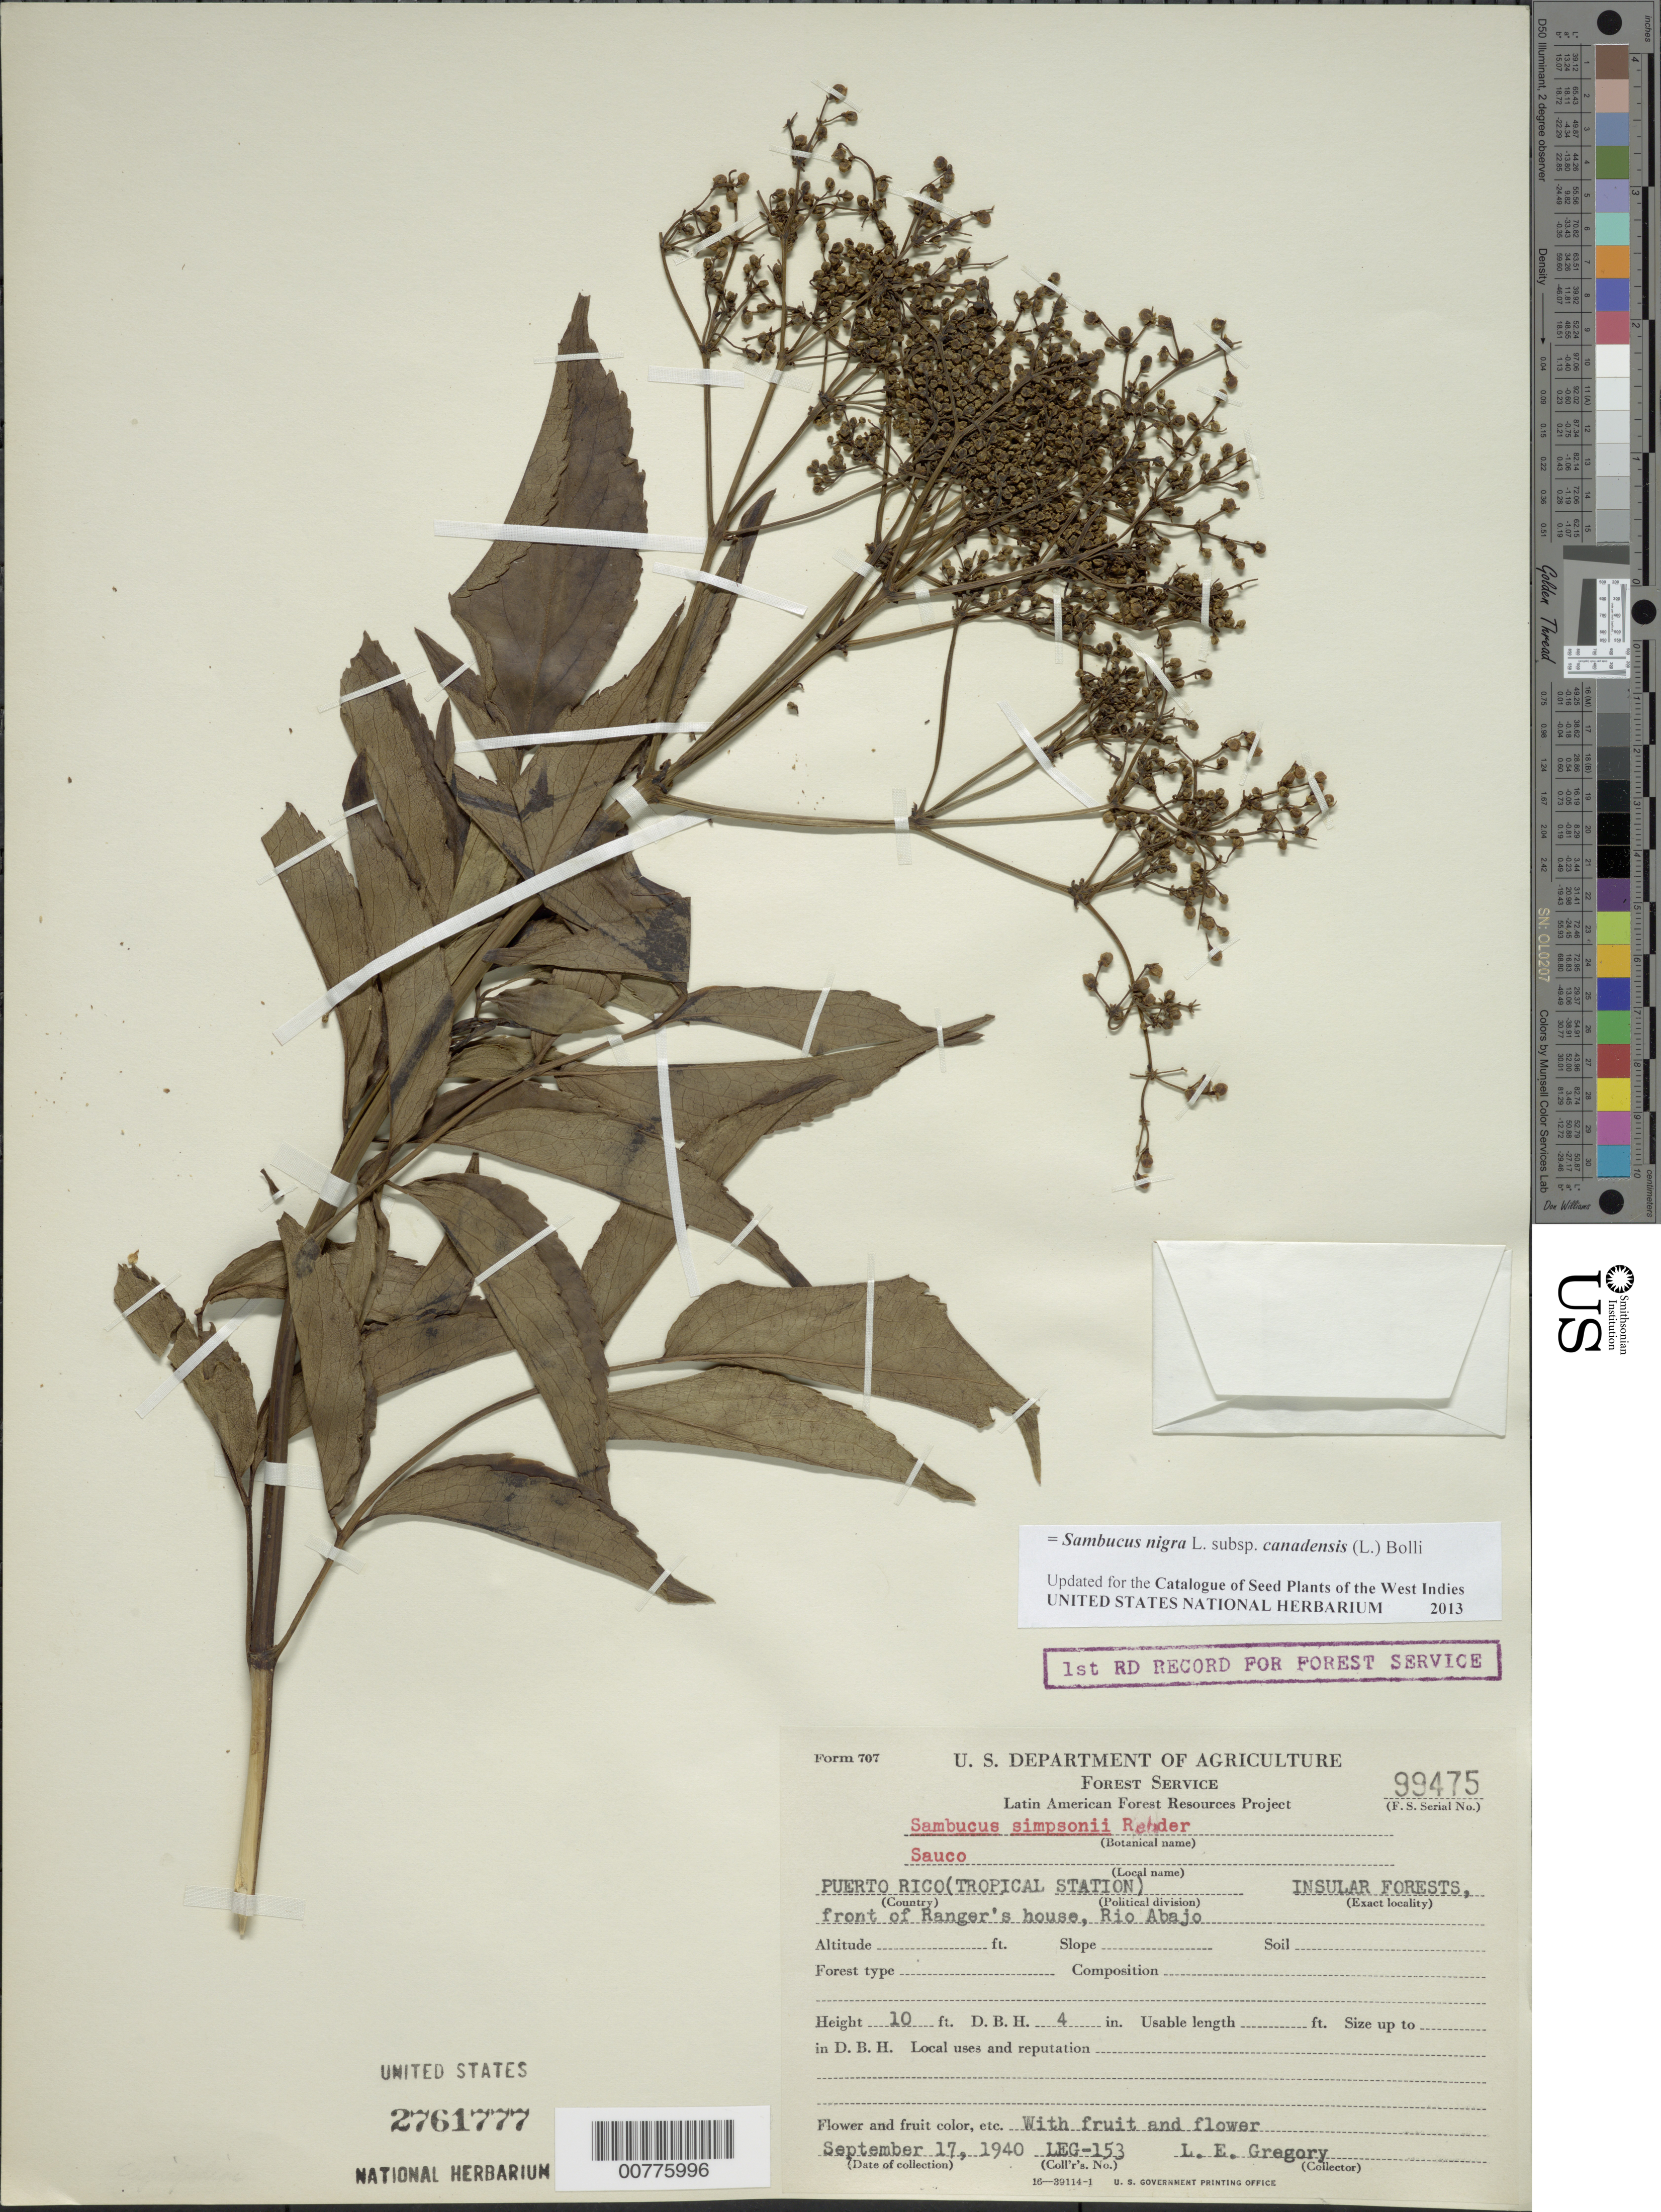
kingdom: Plantae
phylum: Tracheophyta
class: Magnoliopsida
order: Dipsacales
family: Viburnaceae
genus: Sambucus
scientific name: Sambucus nigra subsp. canadensis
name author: (L.) Bolli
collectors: L. E. Gregory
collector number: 153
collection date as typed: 17 Sep 1940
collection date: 1940-09-17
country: Puerto Rico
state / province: Arecibo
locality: Insular forests, front of Ranger's house, Río Abajo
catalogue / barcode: US 2761777